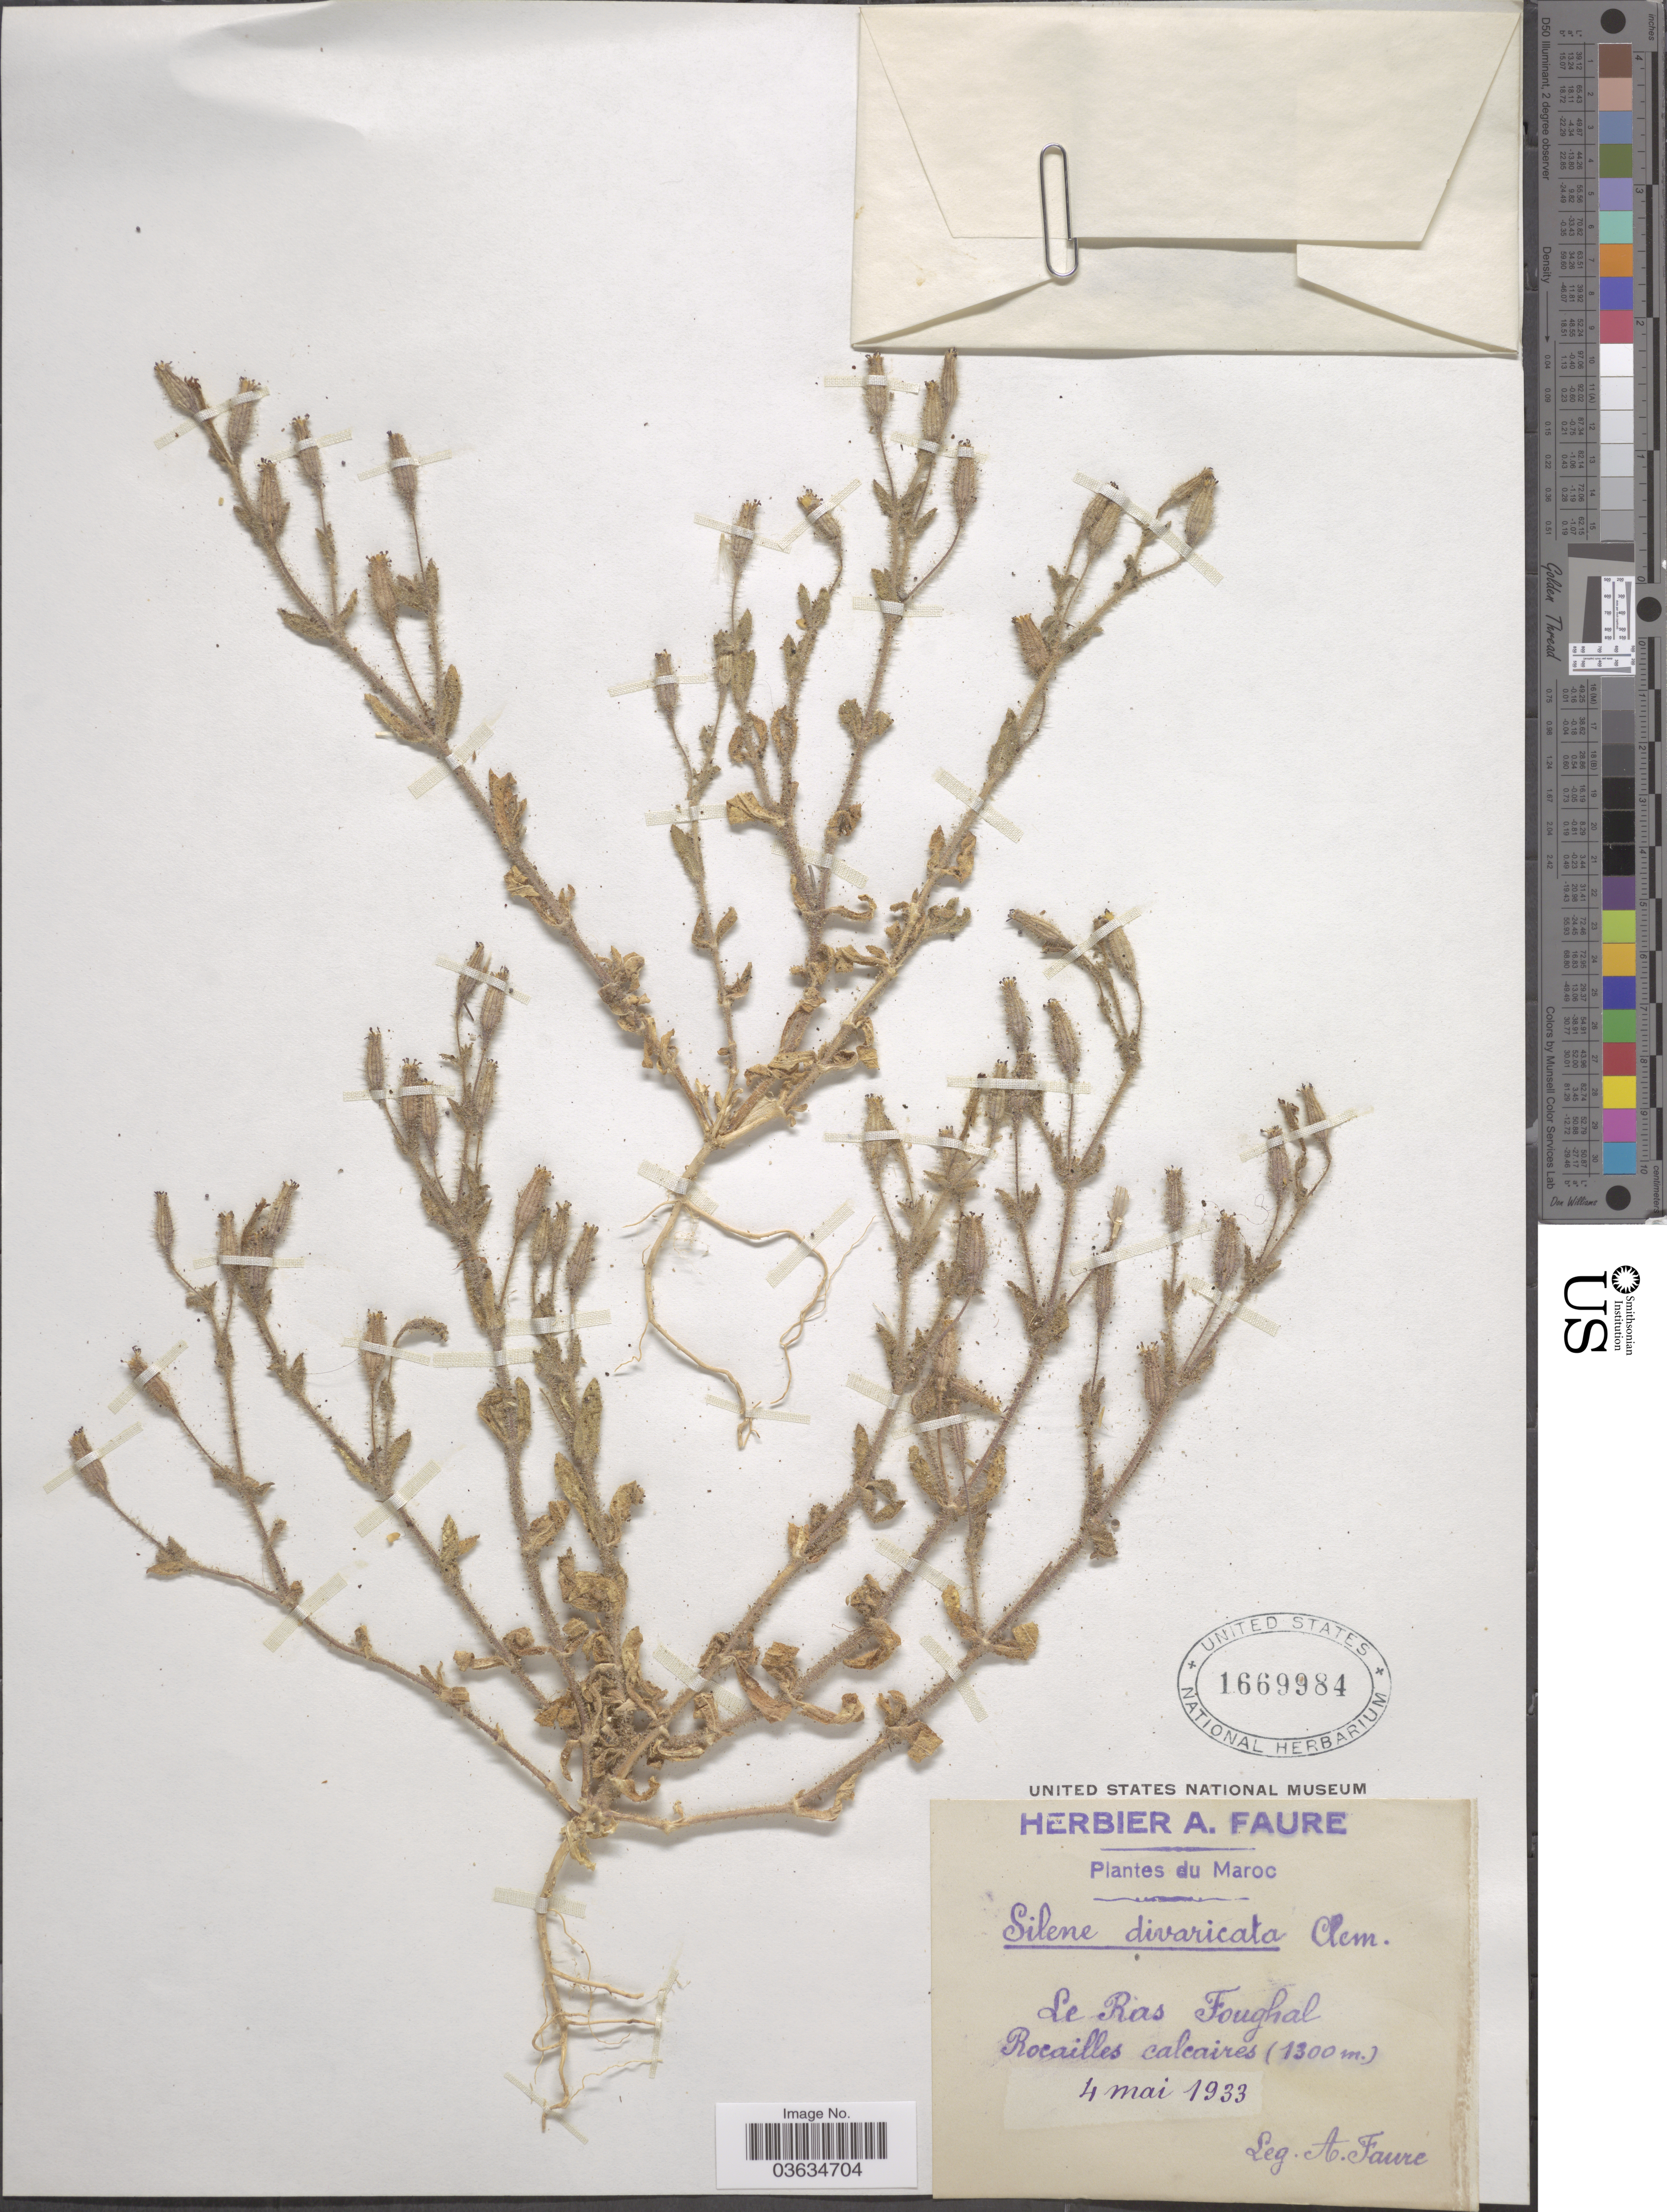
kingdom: Plantae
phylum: Tracheophyta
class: Magnoliopsida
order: Caryophyllales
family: Caryophyllaceae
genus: Silene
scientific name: Silene divaricata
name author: Clemente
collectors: A. Faure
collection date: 1933-05-04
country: Morocco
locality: Maroc. Le Ras Foughal. Rocailles calcaires.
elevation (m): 1300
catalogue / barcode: US 1669984